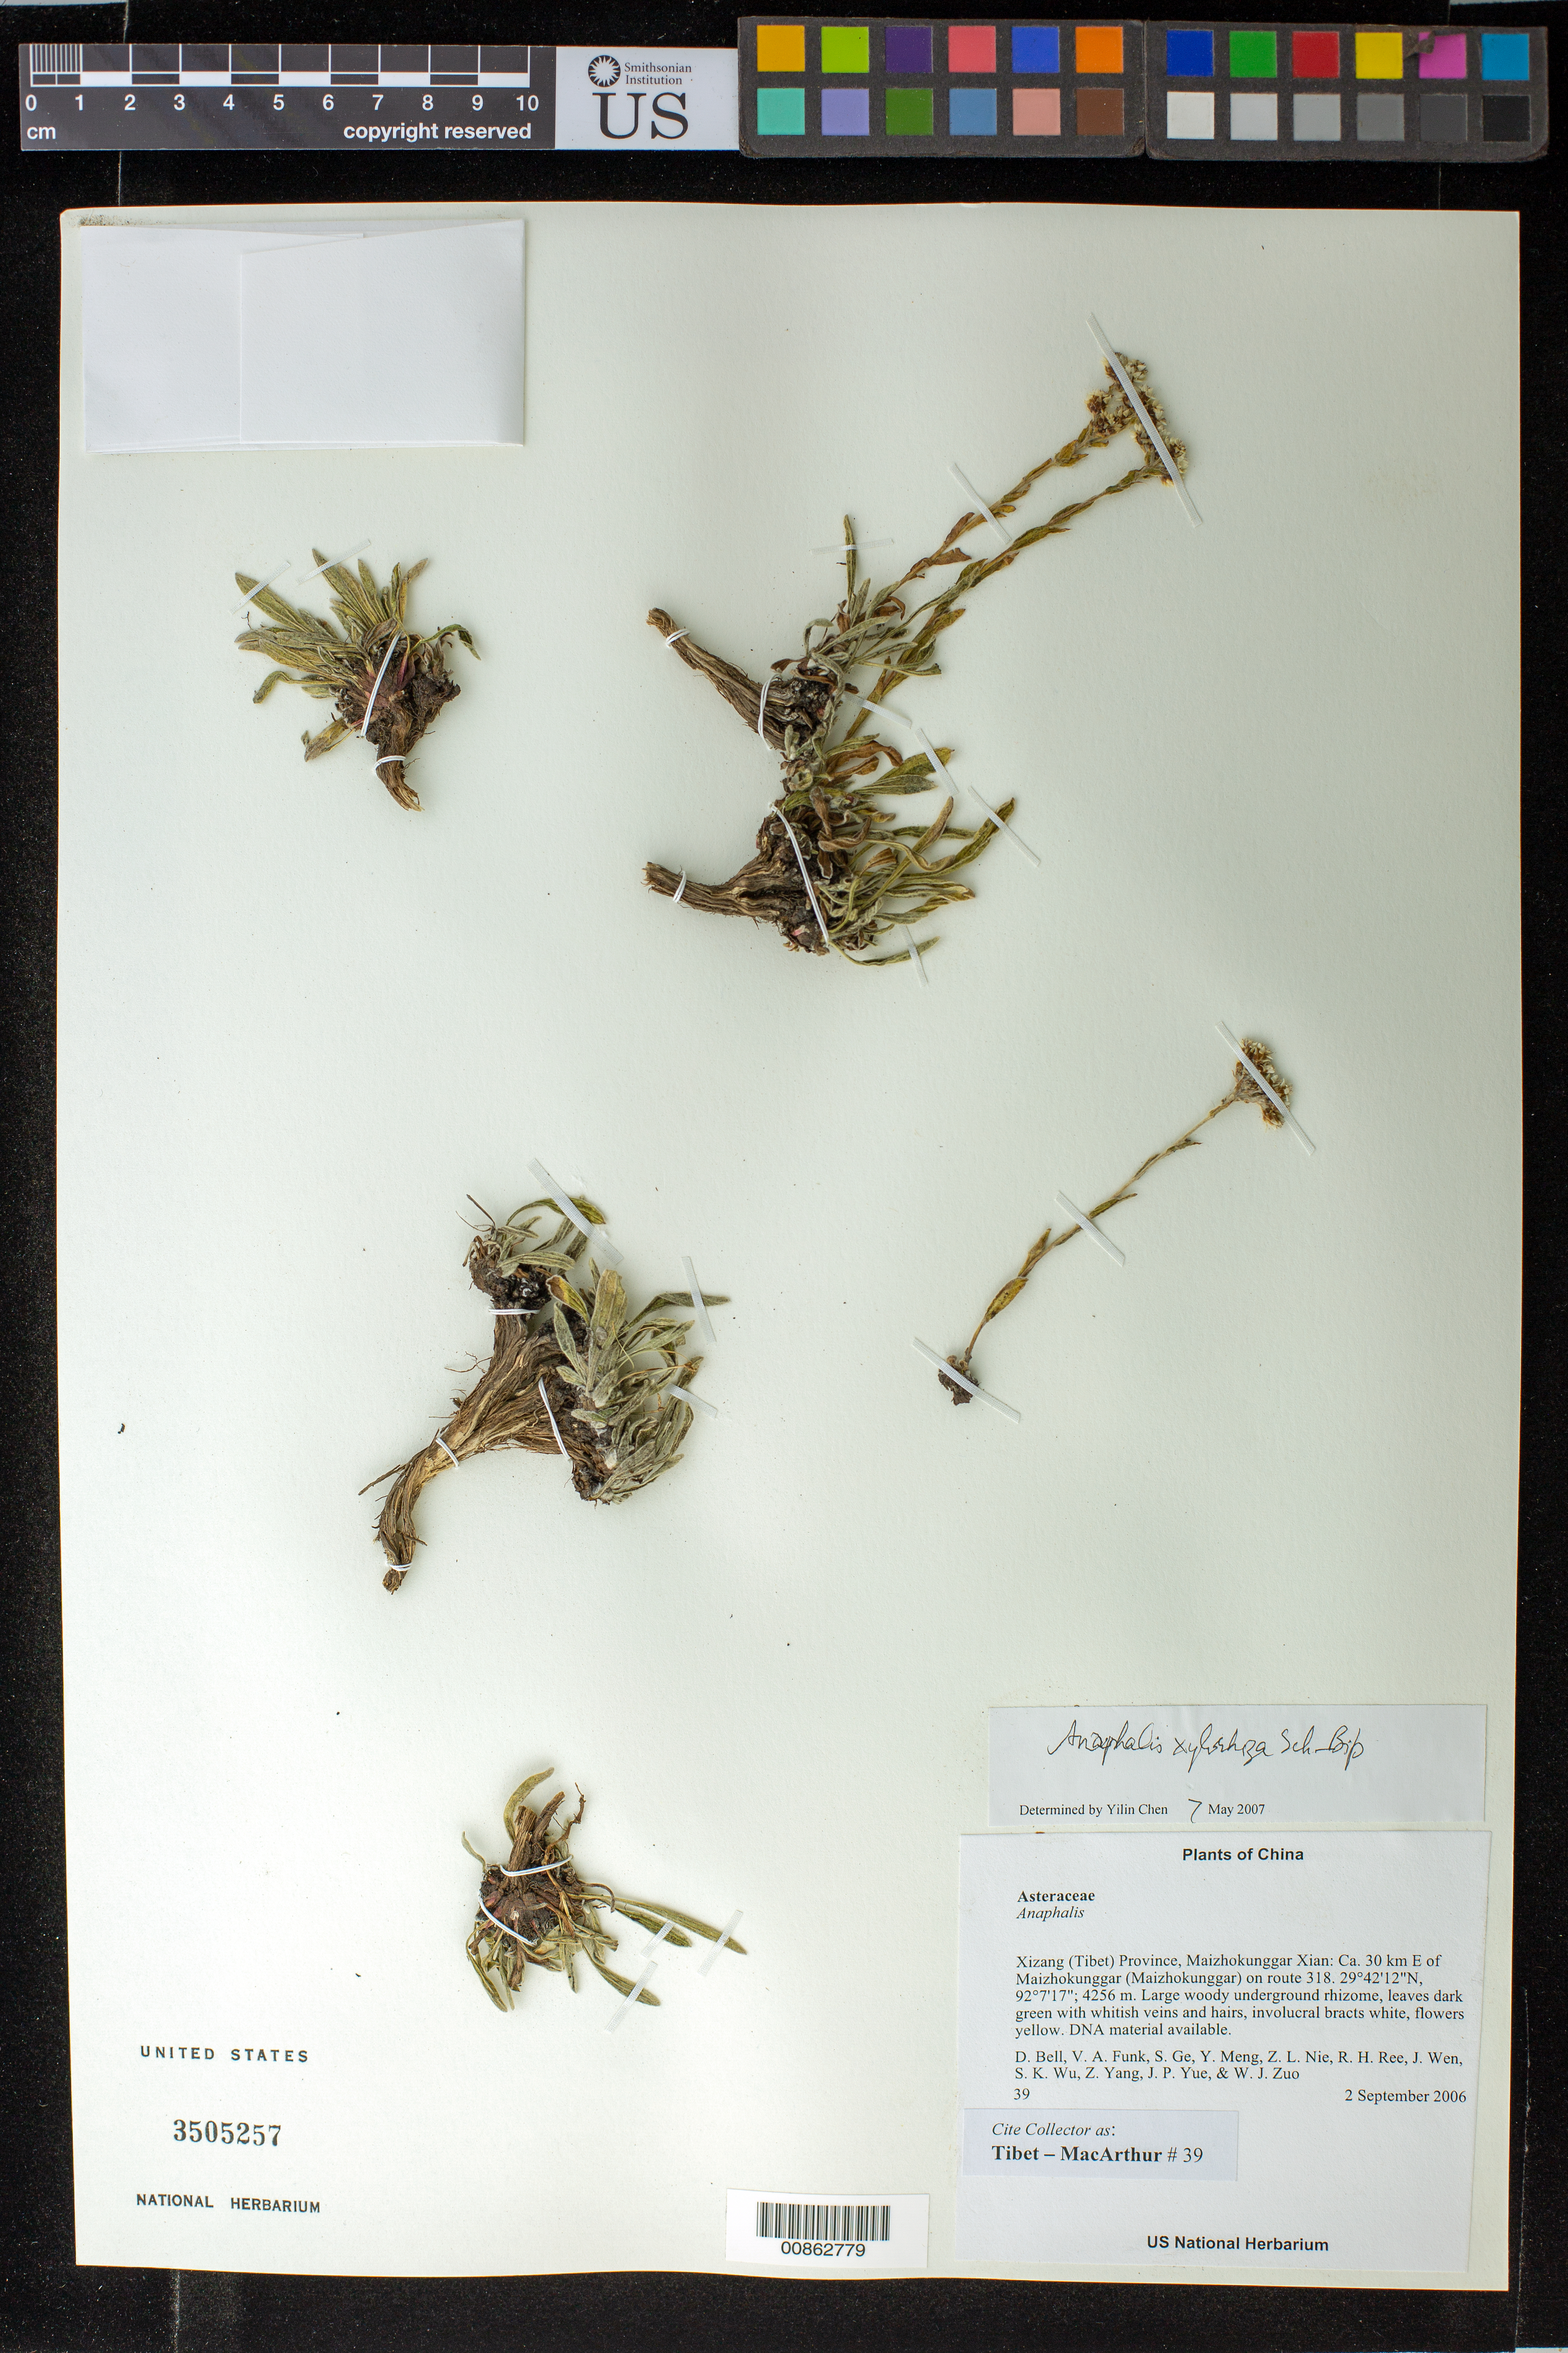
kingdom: Plantae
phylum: Tracheophyta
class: Magnoliopsida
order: Asterales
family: Asteraceae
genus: Anaphalis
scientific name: Anaphalis xylorhiza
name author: Sch. Bip. ex Hook. f.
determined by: Yilin Chen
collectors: Tibet-MacArthur, D. A. Bell, V. Funk, S. Ge, Y. Meng, Z. Nie, R. Ree, J. Wen, S. K. Wu, Z. Yang, J. Yue & W. Zuo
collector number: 39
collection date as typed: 02 Sep 2006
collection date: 2006-09-02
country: China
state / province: Xizang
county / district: Maizhokunggar Xian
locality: Ca. 30 km E of Maizhokunggar on route 318.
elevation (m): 4256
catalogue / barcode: US 3505257